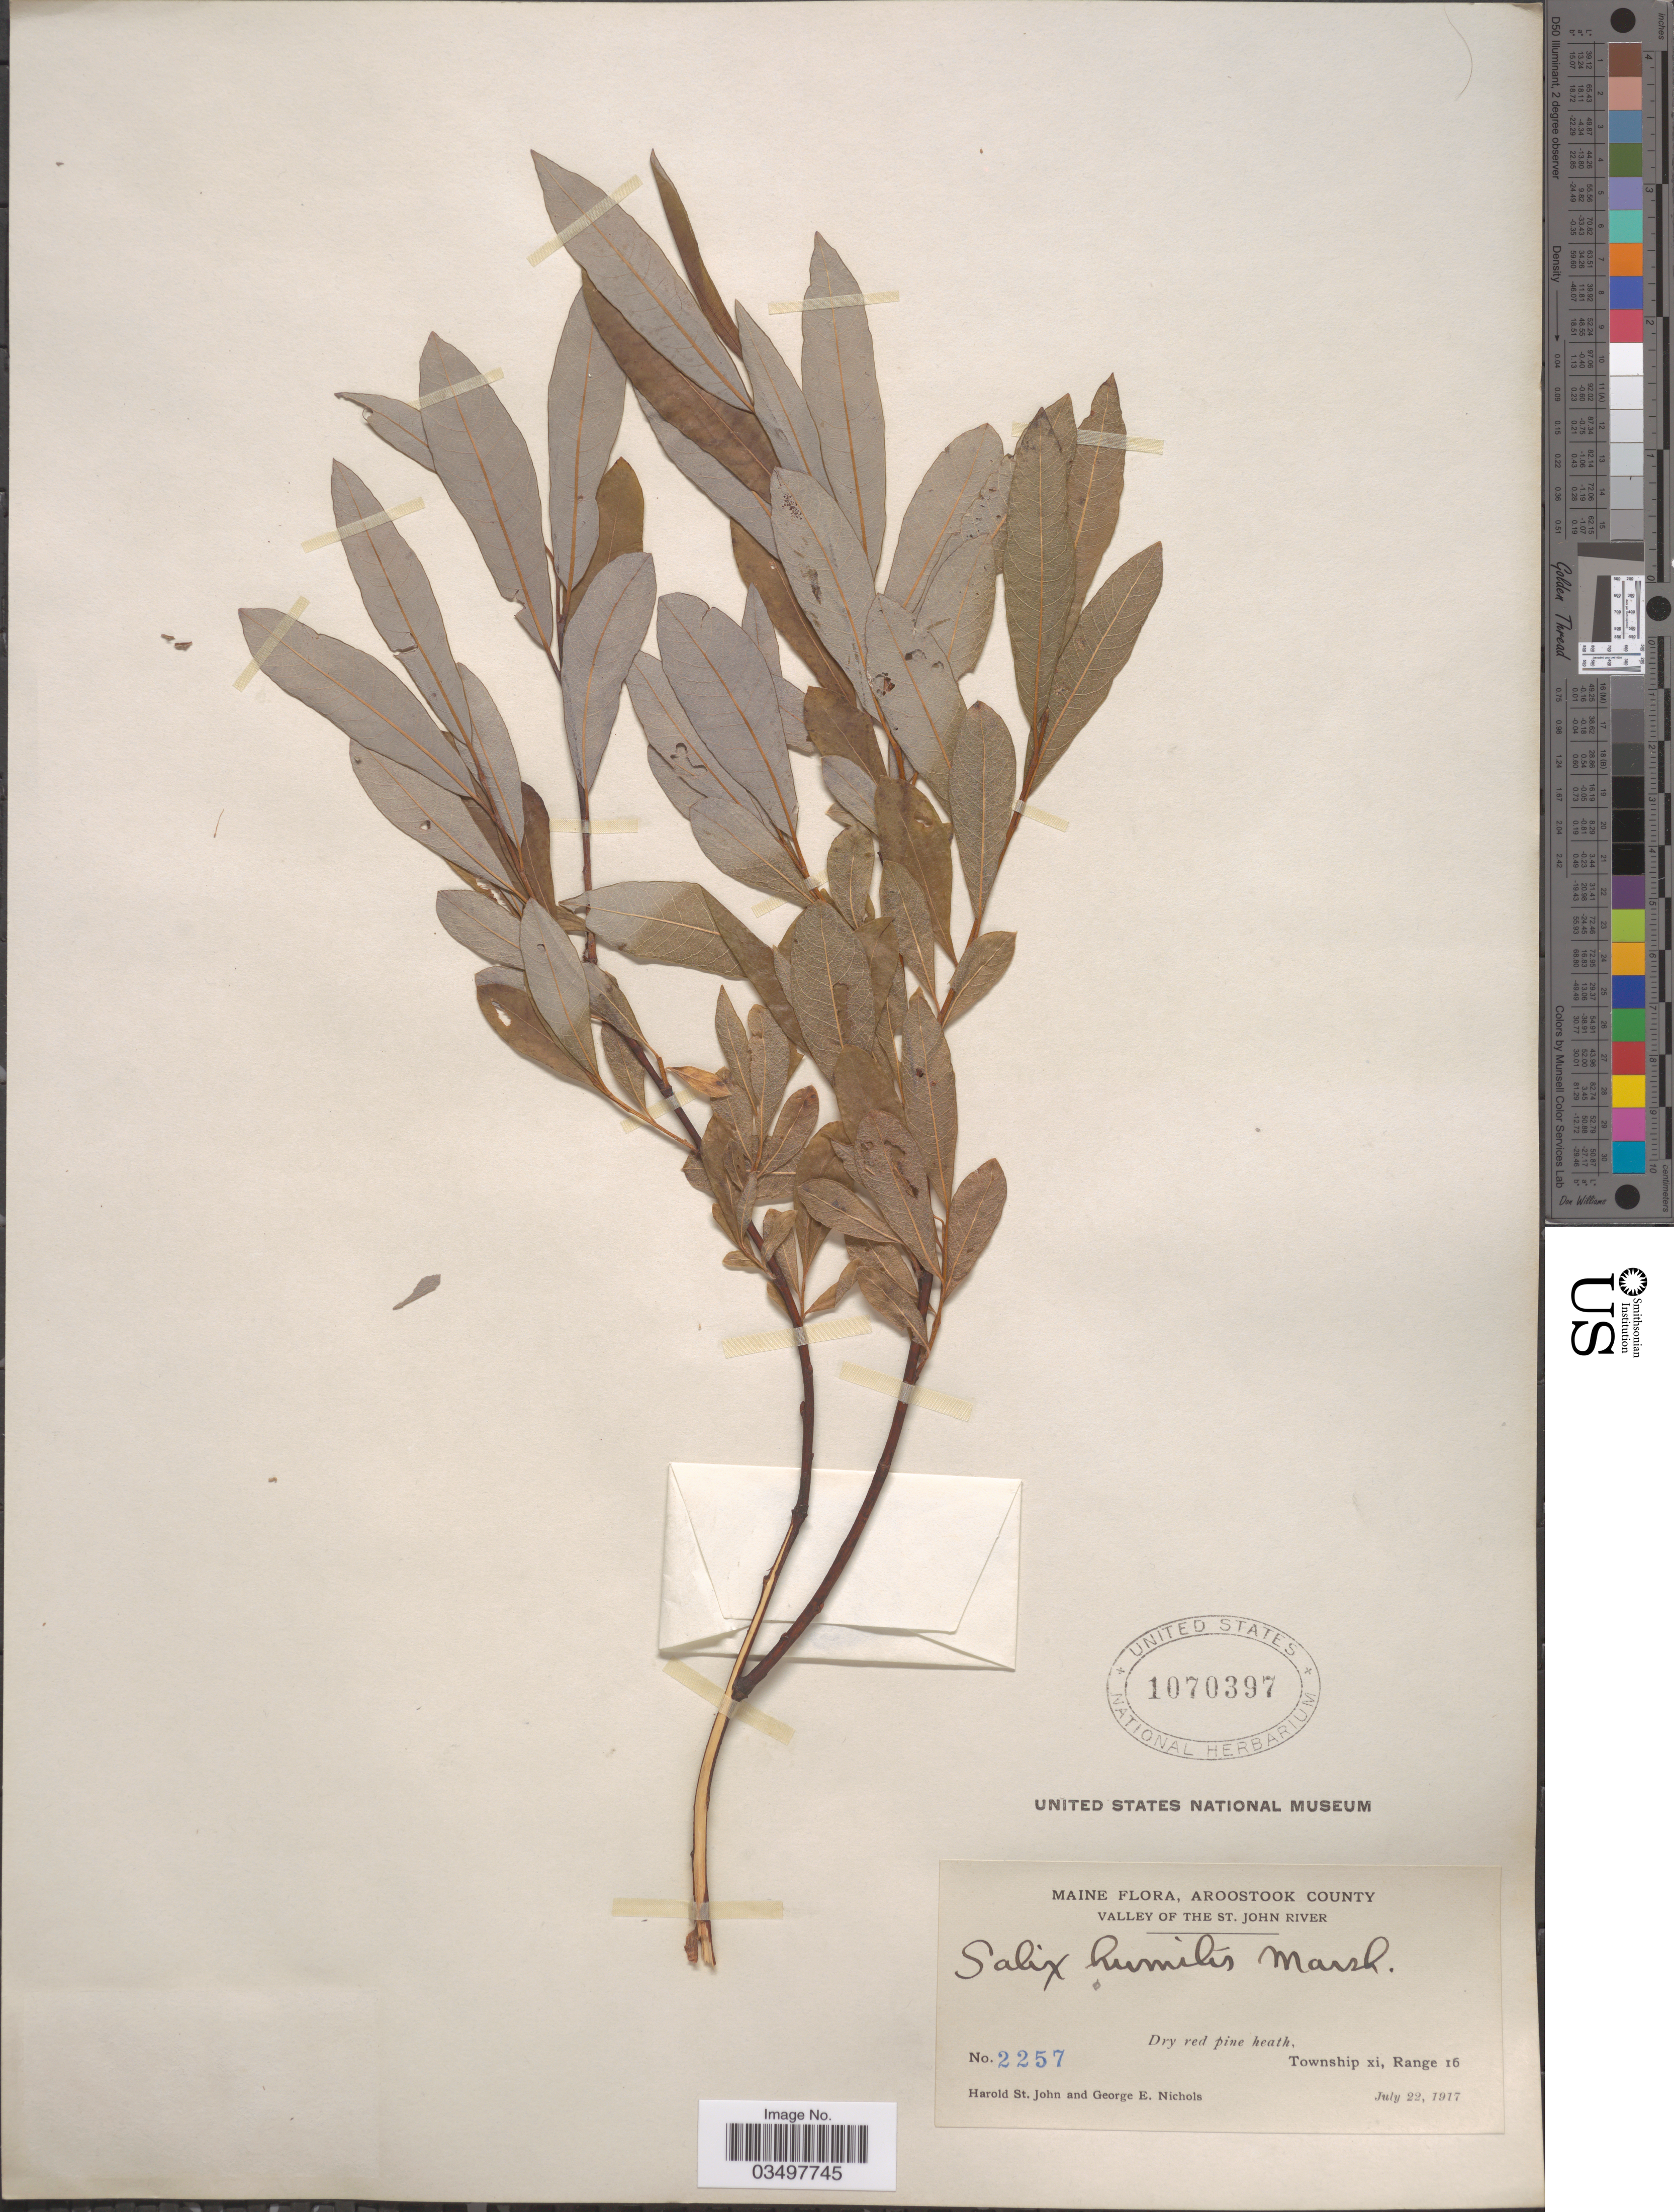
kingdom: Plantae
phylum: Tracheophyta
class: Magnoliopsida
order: Malpighiales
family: Salicaceae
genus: Salix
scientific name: Salix humilis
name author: Marshall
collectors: H. St. John & G. E. Nichols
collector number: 2257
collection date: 1917-07-22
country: United States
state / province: Maine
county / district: Aroostook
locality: Valley of The St. John River. Township xi, Range 16.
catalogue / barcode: US 1070397